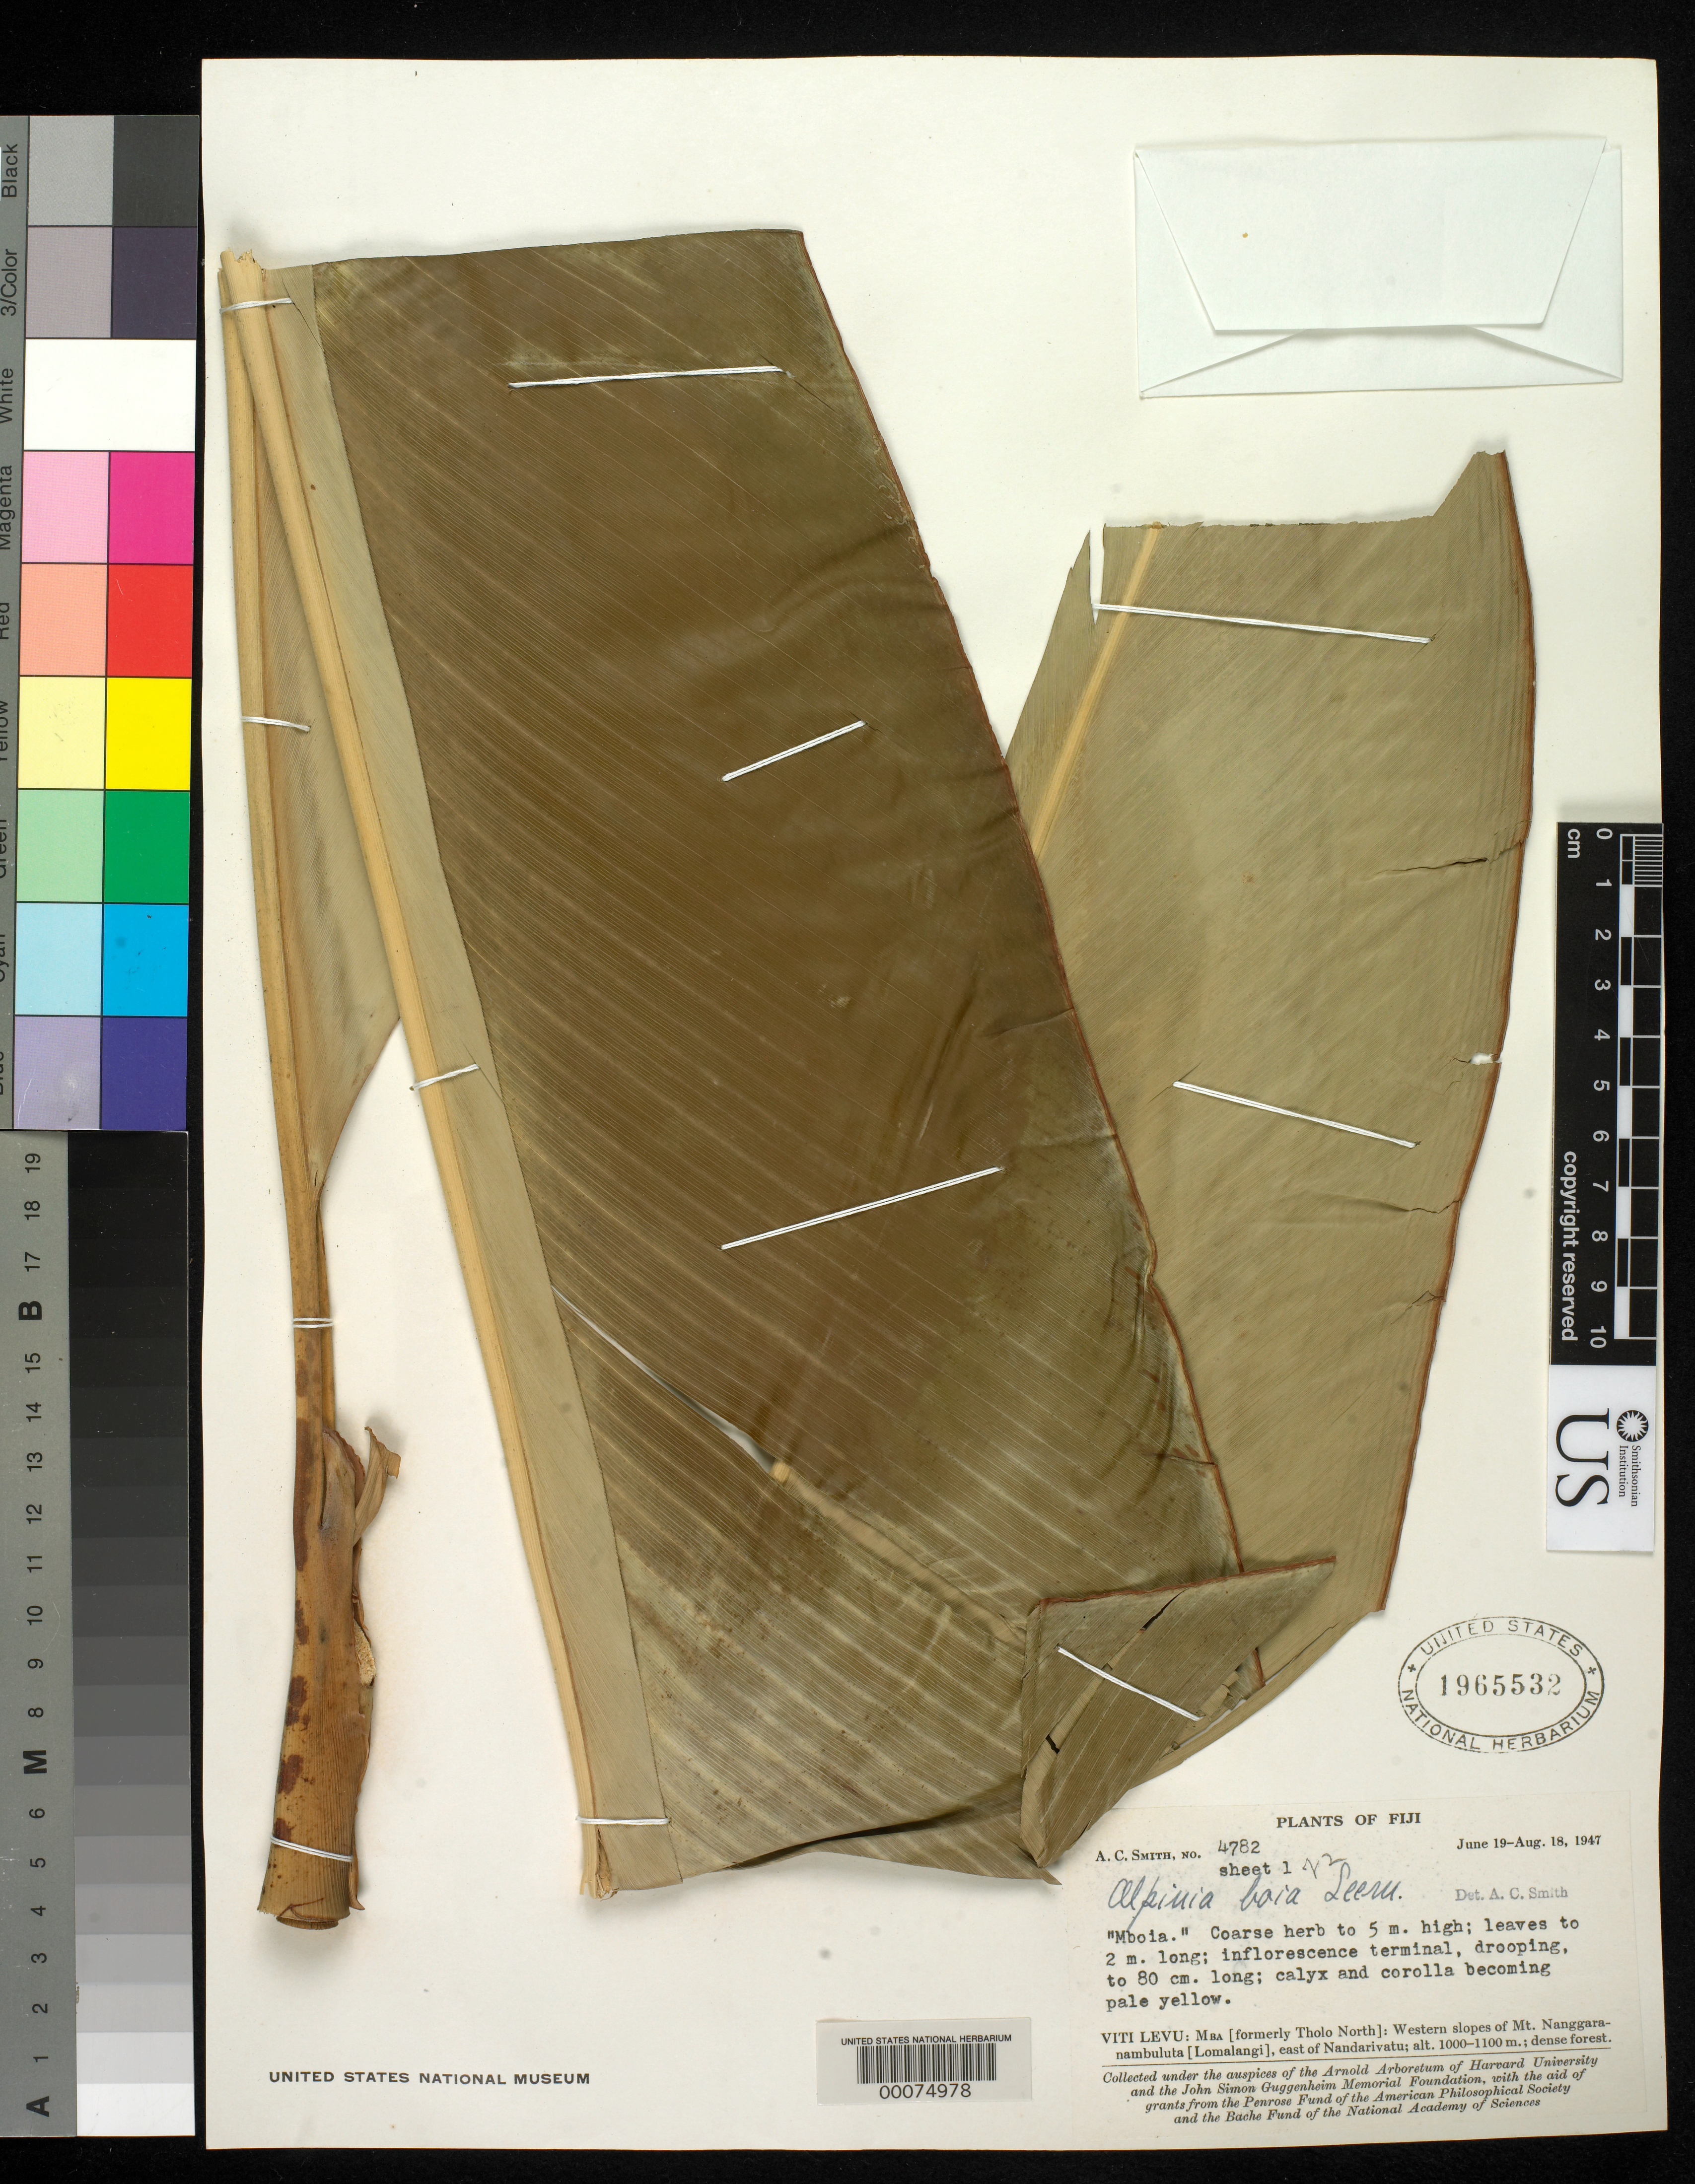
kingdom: Plantae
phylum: Tracheophyta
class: Liliopsida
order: Zingiberales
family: Zingiberaceae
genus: Alpinia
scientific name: Alpinia boia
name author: Seem.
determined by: Smith, A. C.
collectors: A. C. Smith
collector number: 4782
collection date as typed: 19 Jun 1947 to 18 Aug 1947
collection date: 1947-06-19/1947-08-18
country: Fiji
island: Viti Levu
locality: Mba [formerly Tholo North], Western Slopes of Mt Nanggaranambuluta [lomalangi], east of Nandarivatu.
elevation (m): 1000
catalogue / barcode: US 1965532